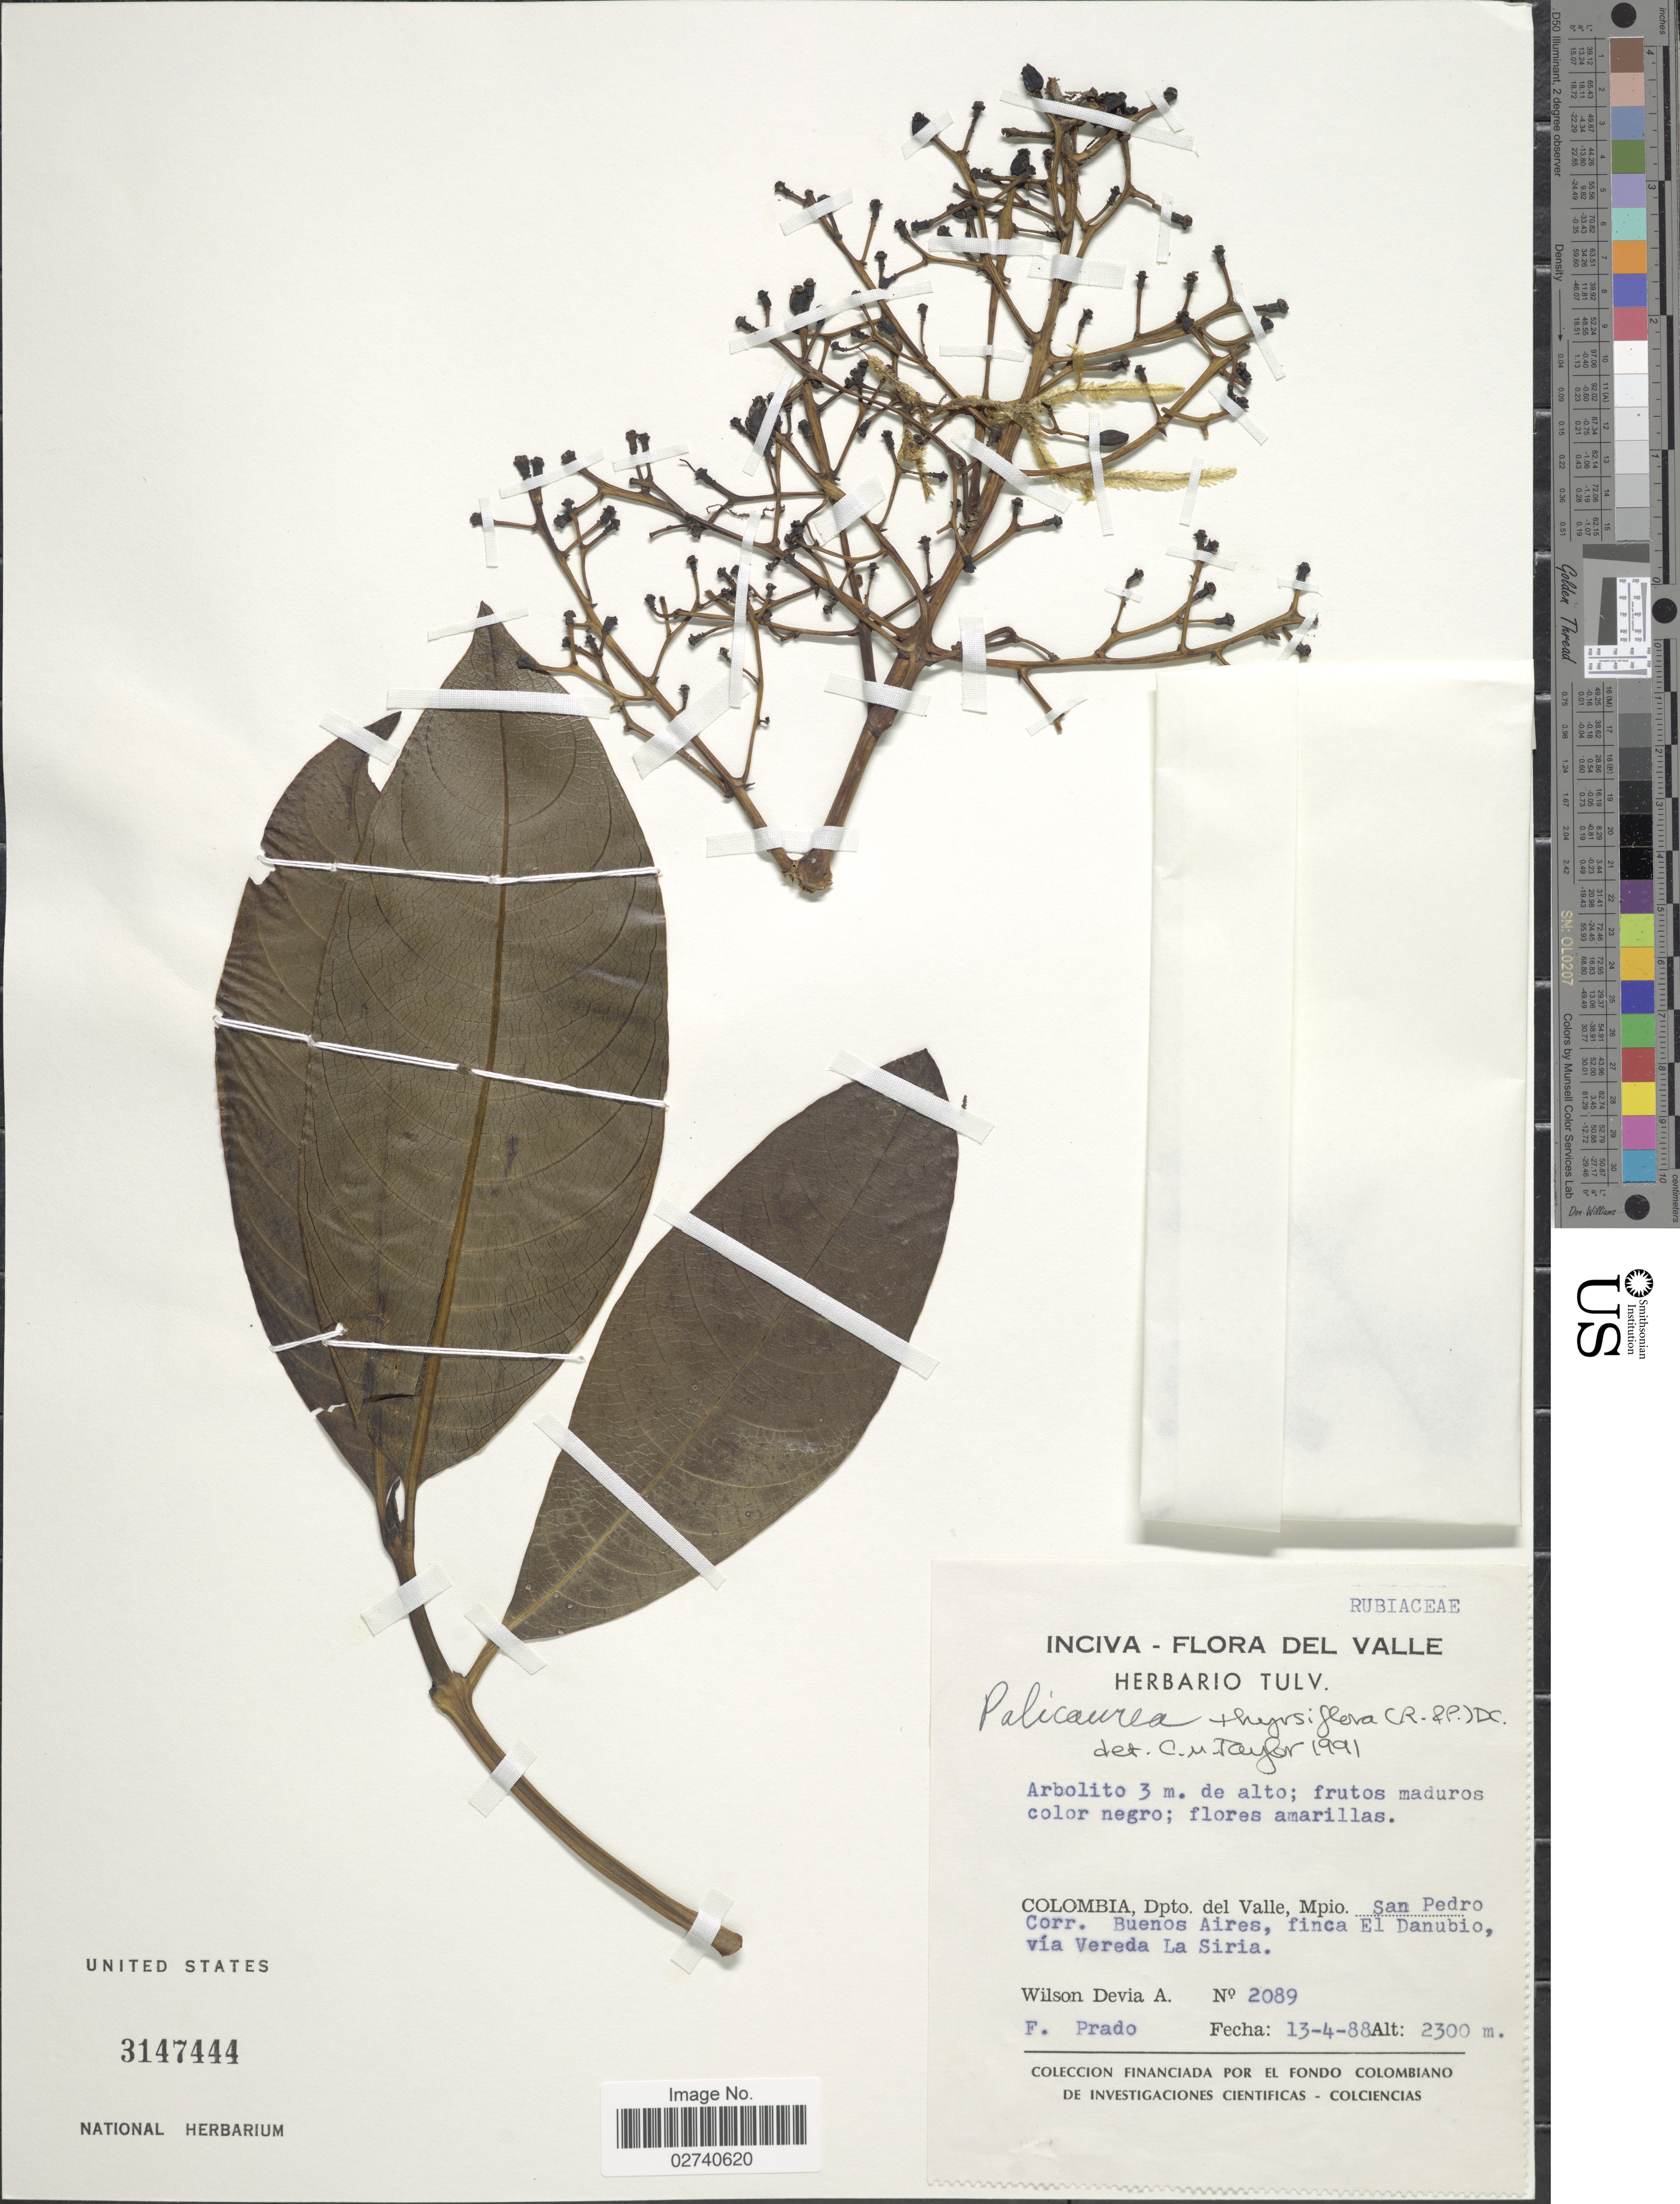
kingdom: Plantae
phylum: Tracheophyta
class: Magnoliopsida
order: Gentianales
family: Rubiaceae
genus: Palicourea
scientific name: Palicourea thyrsiflora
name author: (Ruiz & Pav.) DC.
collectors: W. Devia A. & F. Prado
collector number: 2089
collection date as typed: Transcribed d/m/y: 13/4/88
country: Colombia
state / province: Valle del Cauca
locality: Dpto. del Valle, Mpio. San Pedro. Corr. Buenos Aires, finca El Danubio, via Vereda La Siria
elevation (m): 2300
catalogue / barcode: US 3147444